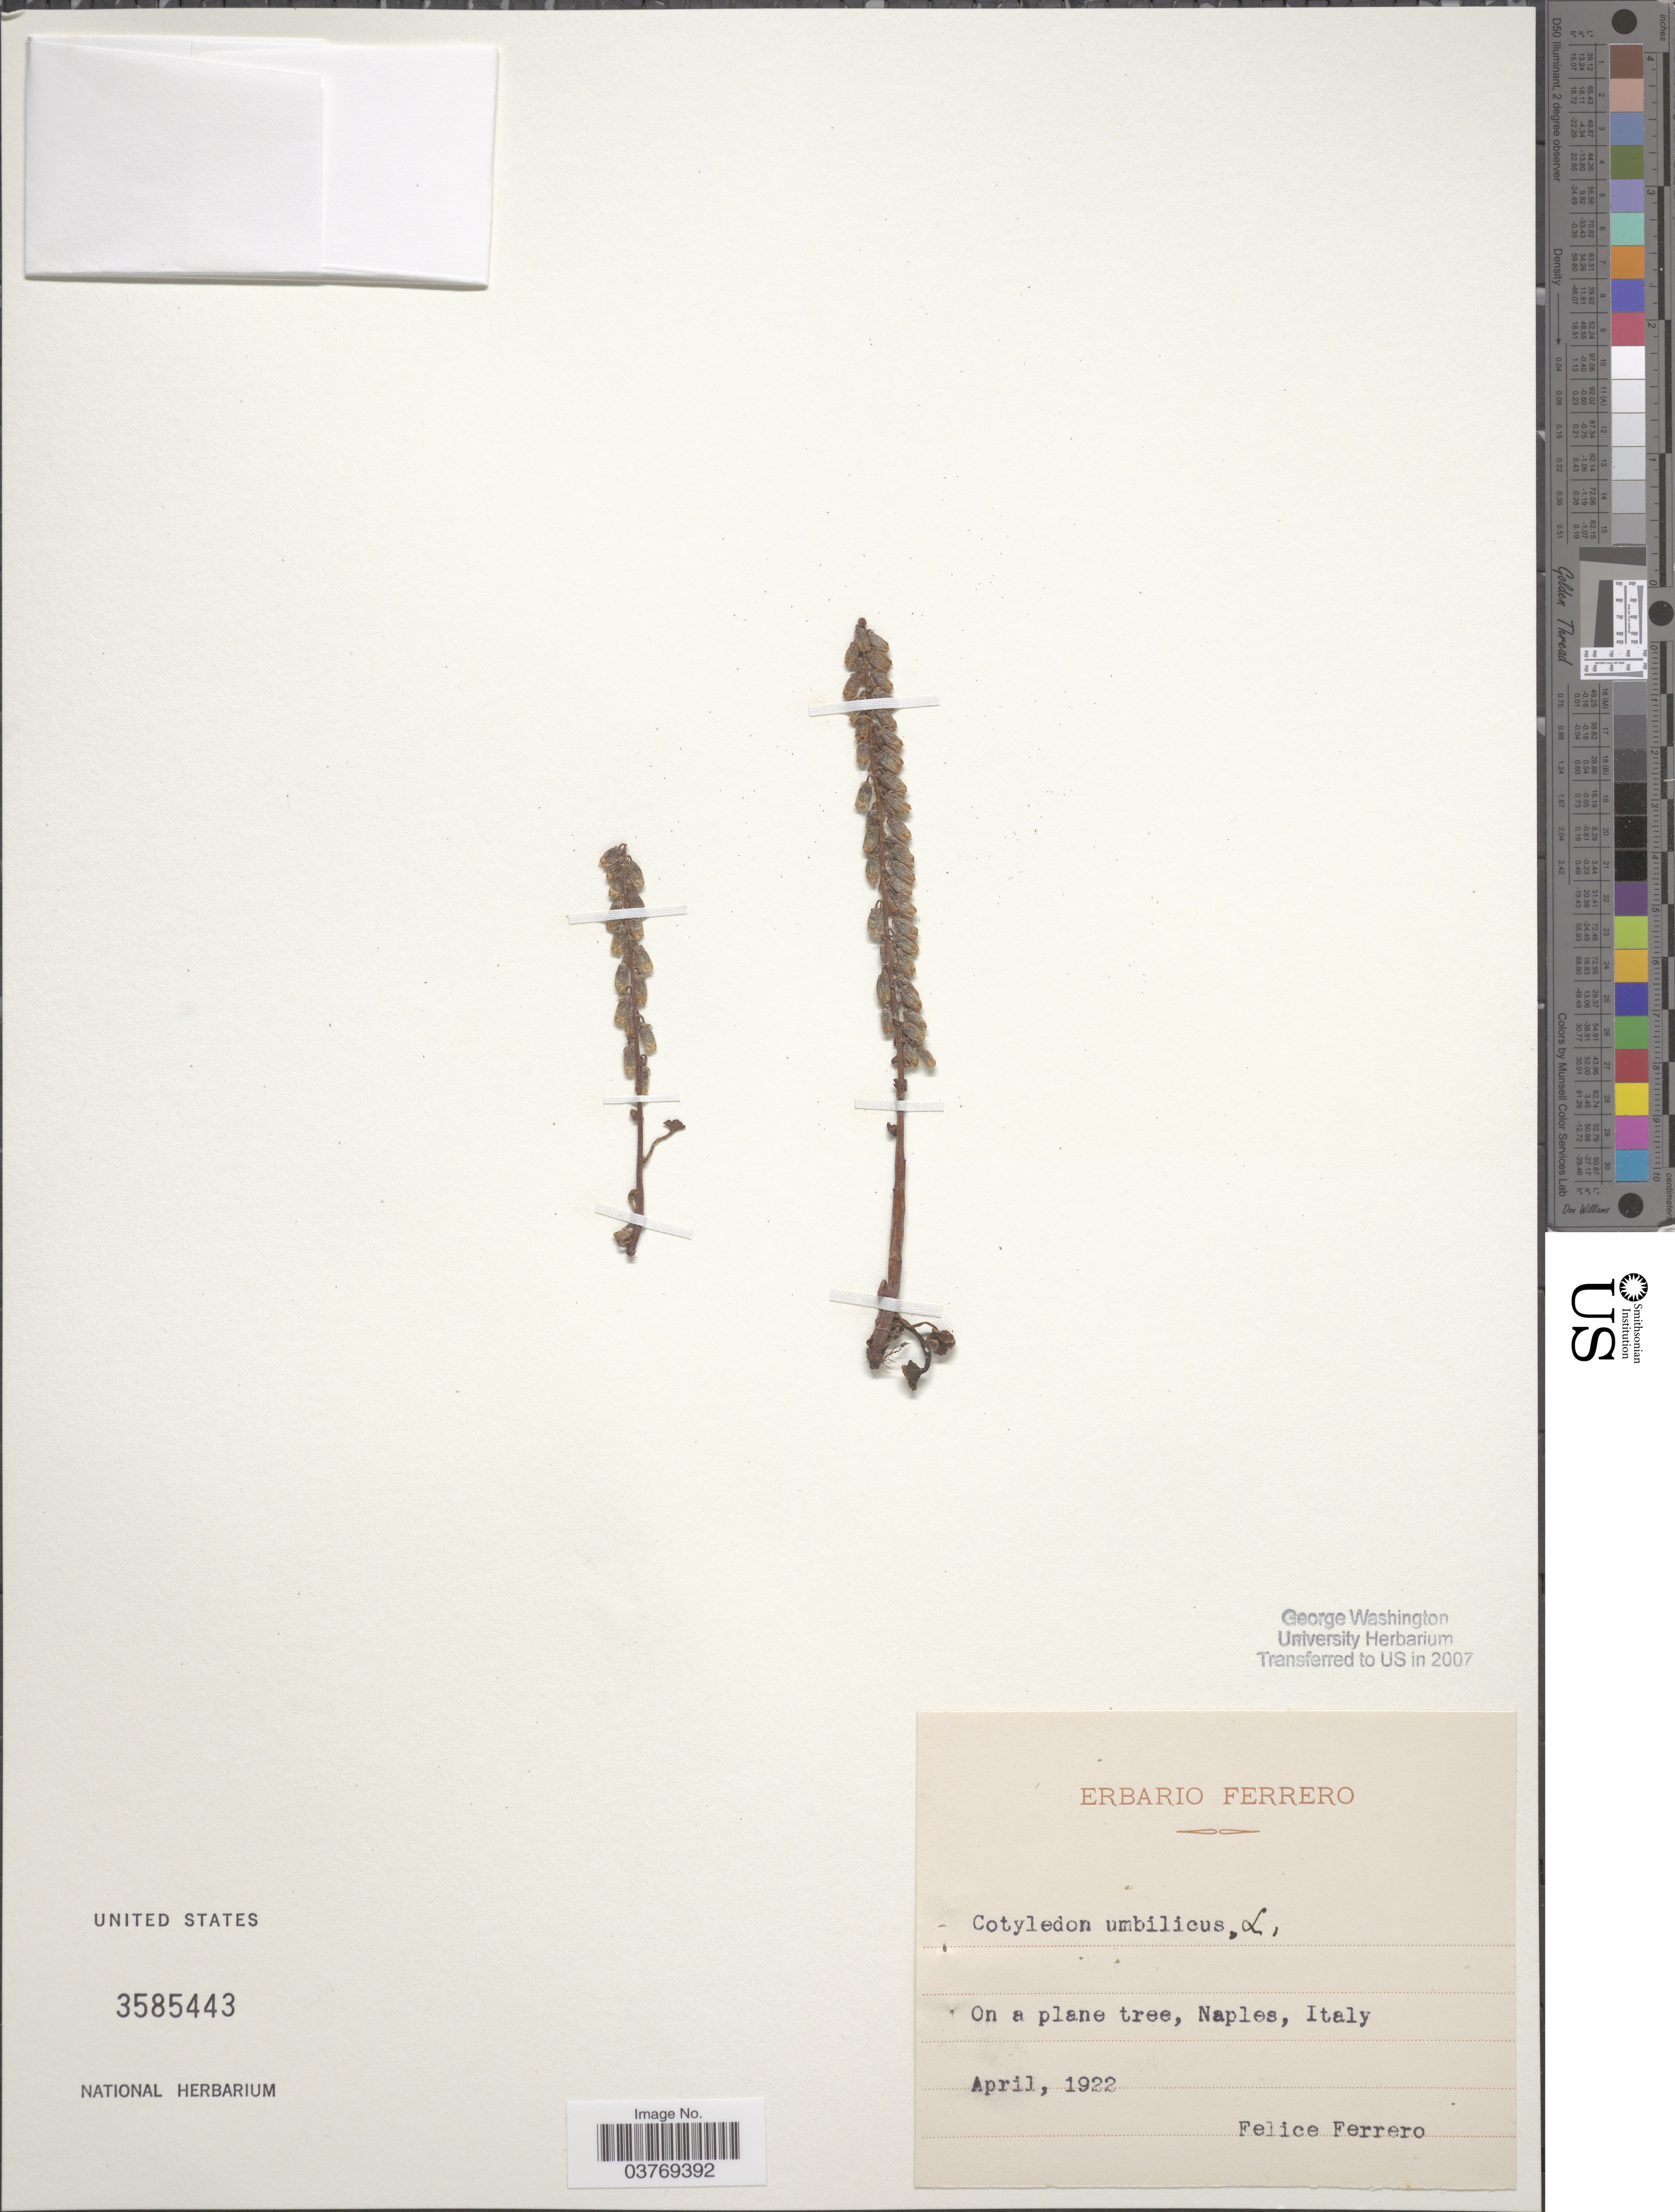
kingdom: Plantae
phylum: Tracheophyta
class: Magnoliopsida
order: Saxifragales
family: Crassulaceae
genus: Umbilicus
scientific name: Umbilicus rupestris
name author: (Salisb.) Dandy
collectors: F. Ferrero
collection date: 1922-04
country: Italy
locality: On a plane tree, Naples.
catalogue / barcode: US 3585443